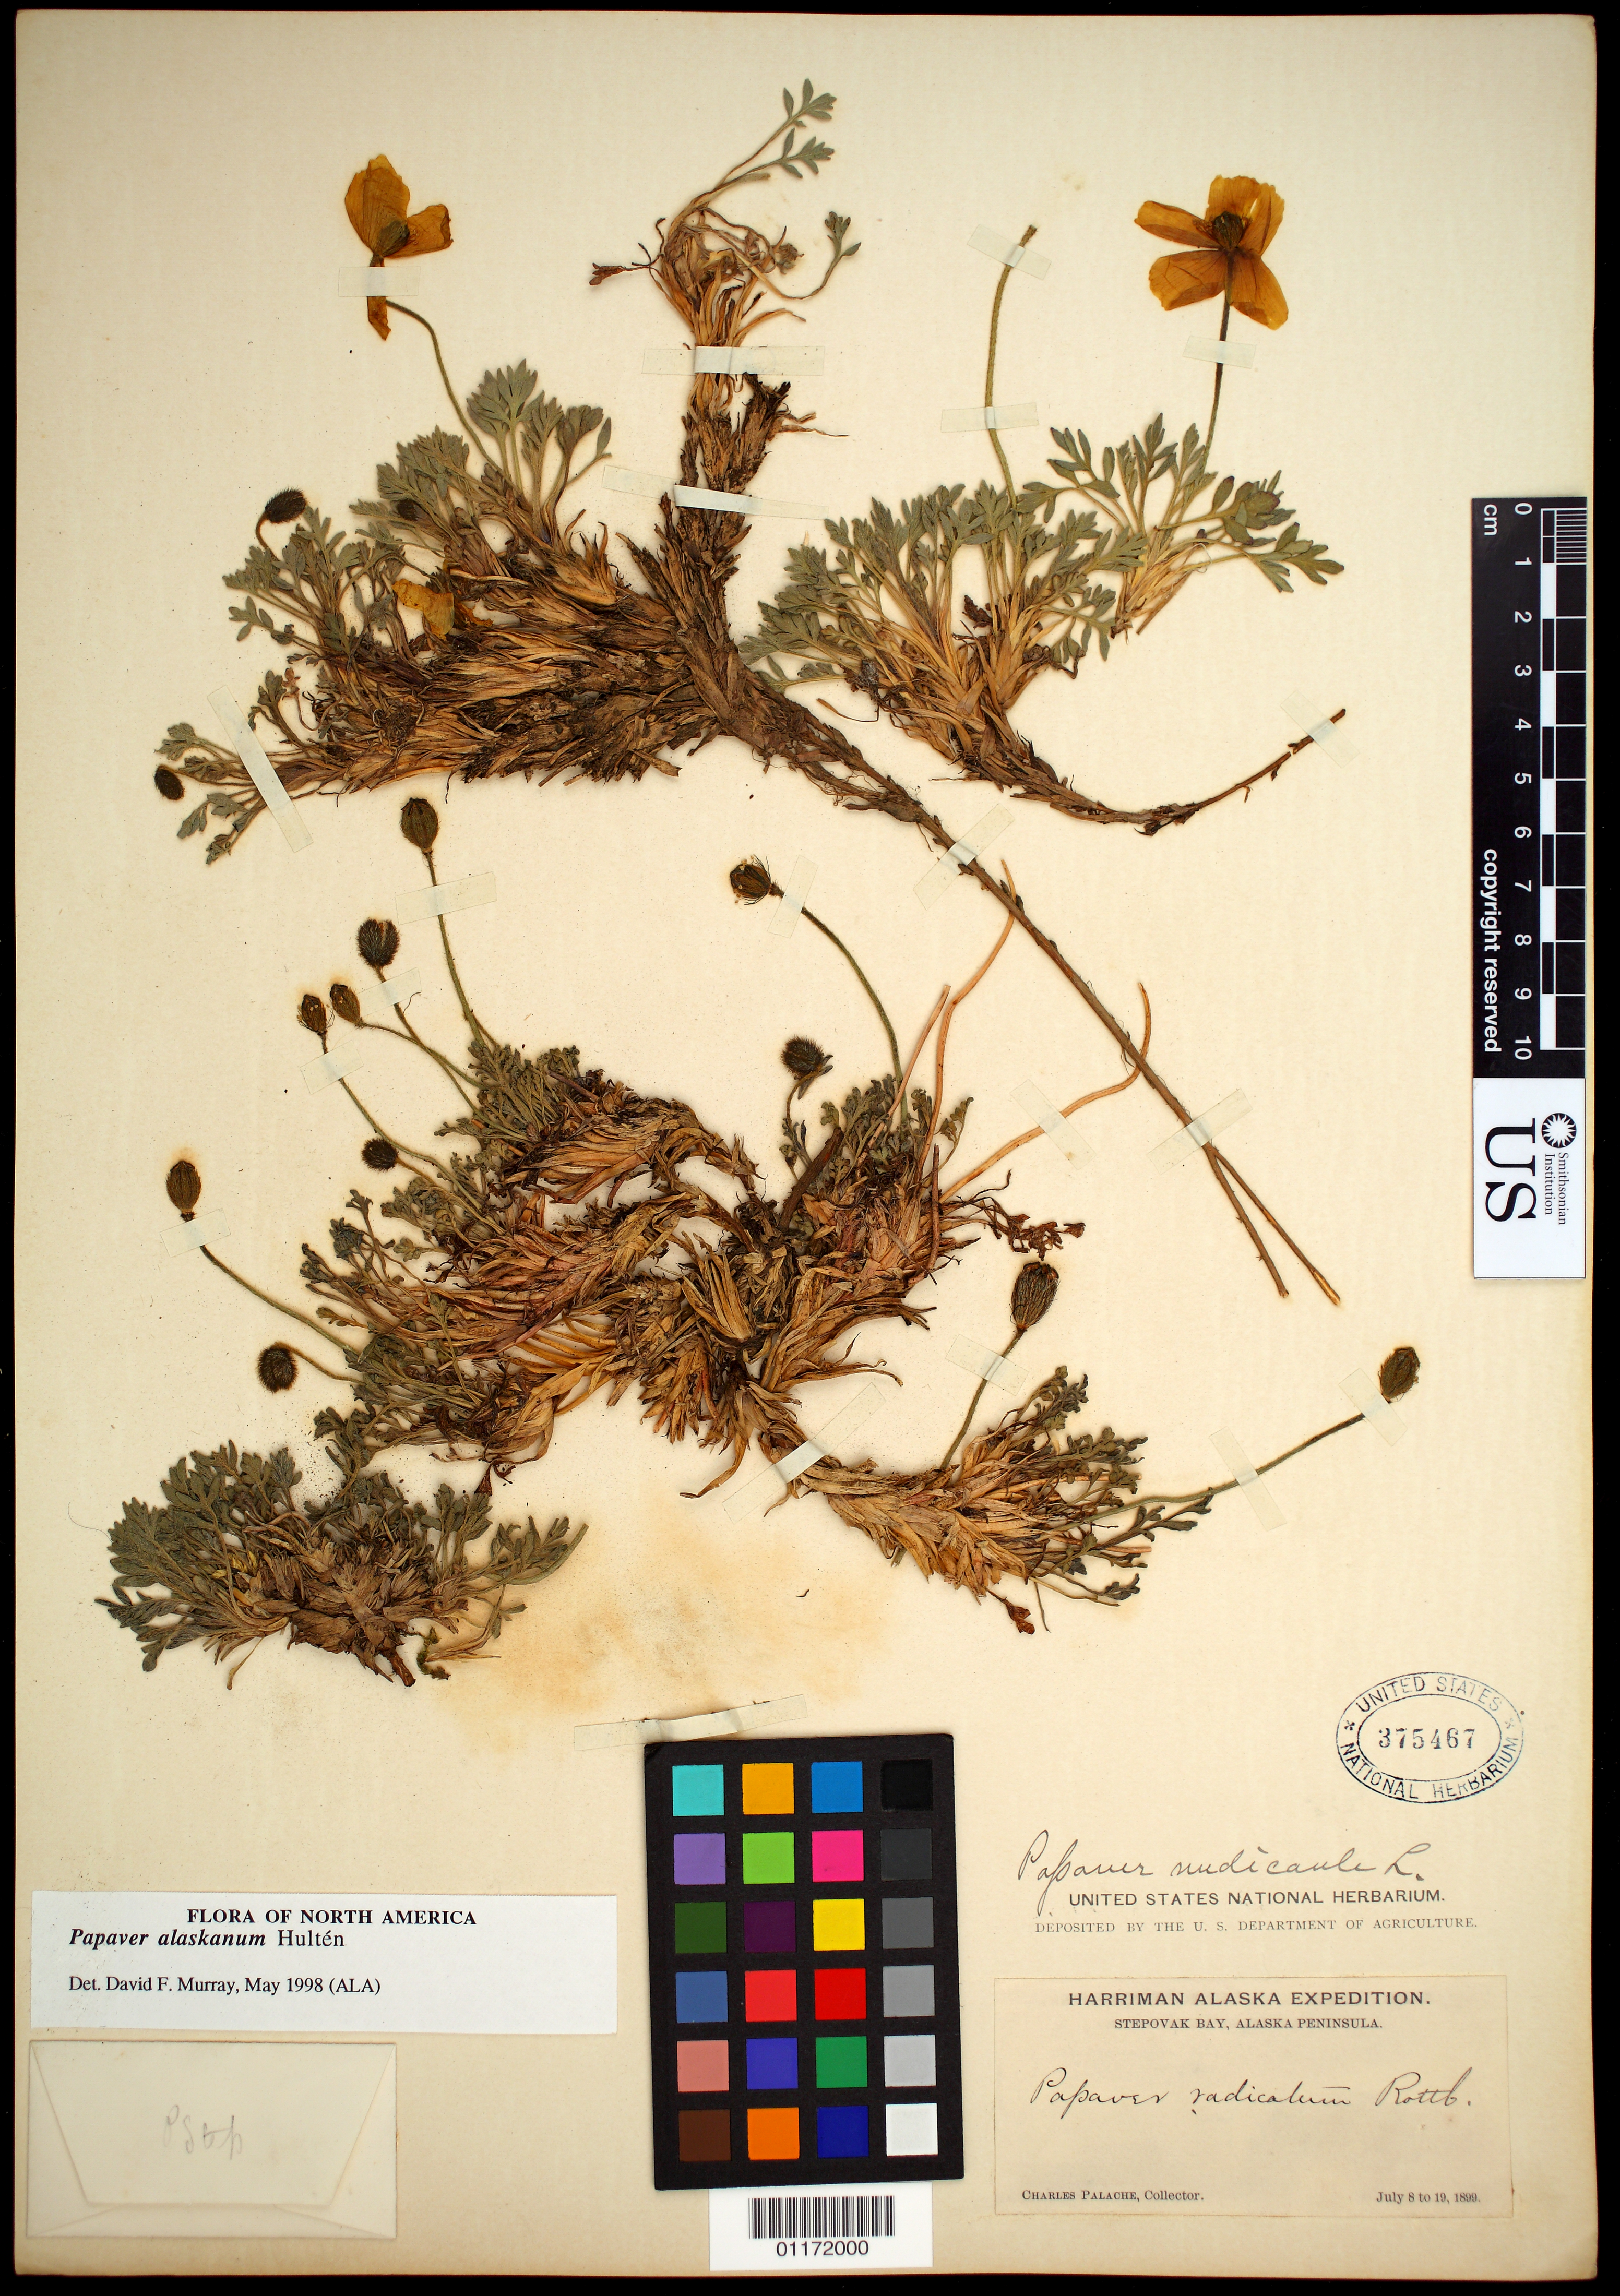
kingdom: Plantae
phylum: Tracheophyta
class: Magnoliopsida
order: Ranunculales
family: Papaveraceae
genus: Papaver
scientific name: Papaver alaskanum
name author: Hultén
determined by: Murray, D. F.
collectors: C. Palache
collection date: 1899-07-08/1899-07-19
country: United States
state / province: Alaska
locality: Stepovak Bay, Alaska Peninsula.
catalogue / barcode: US 375467